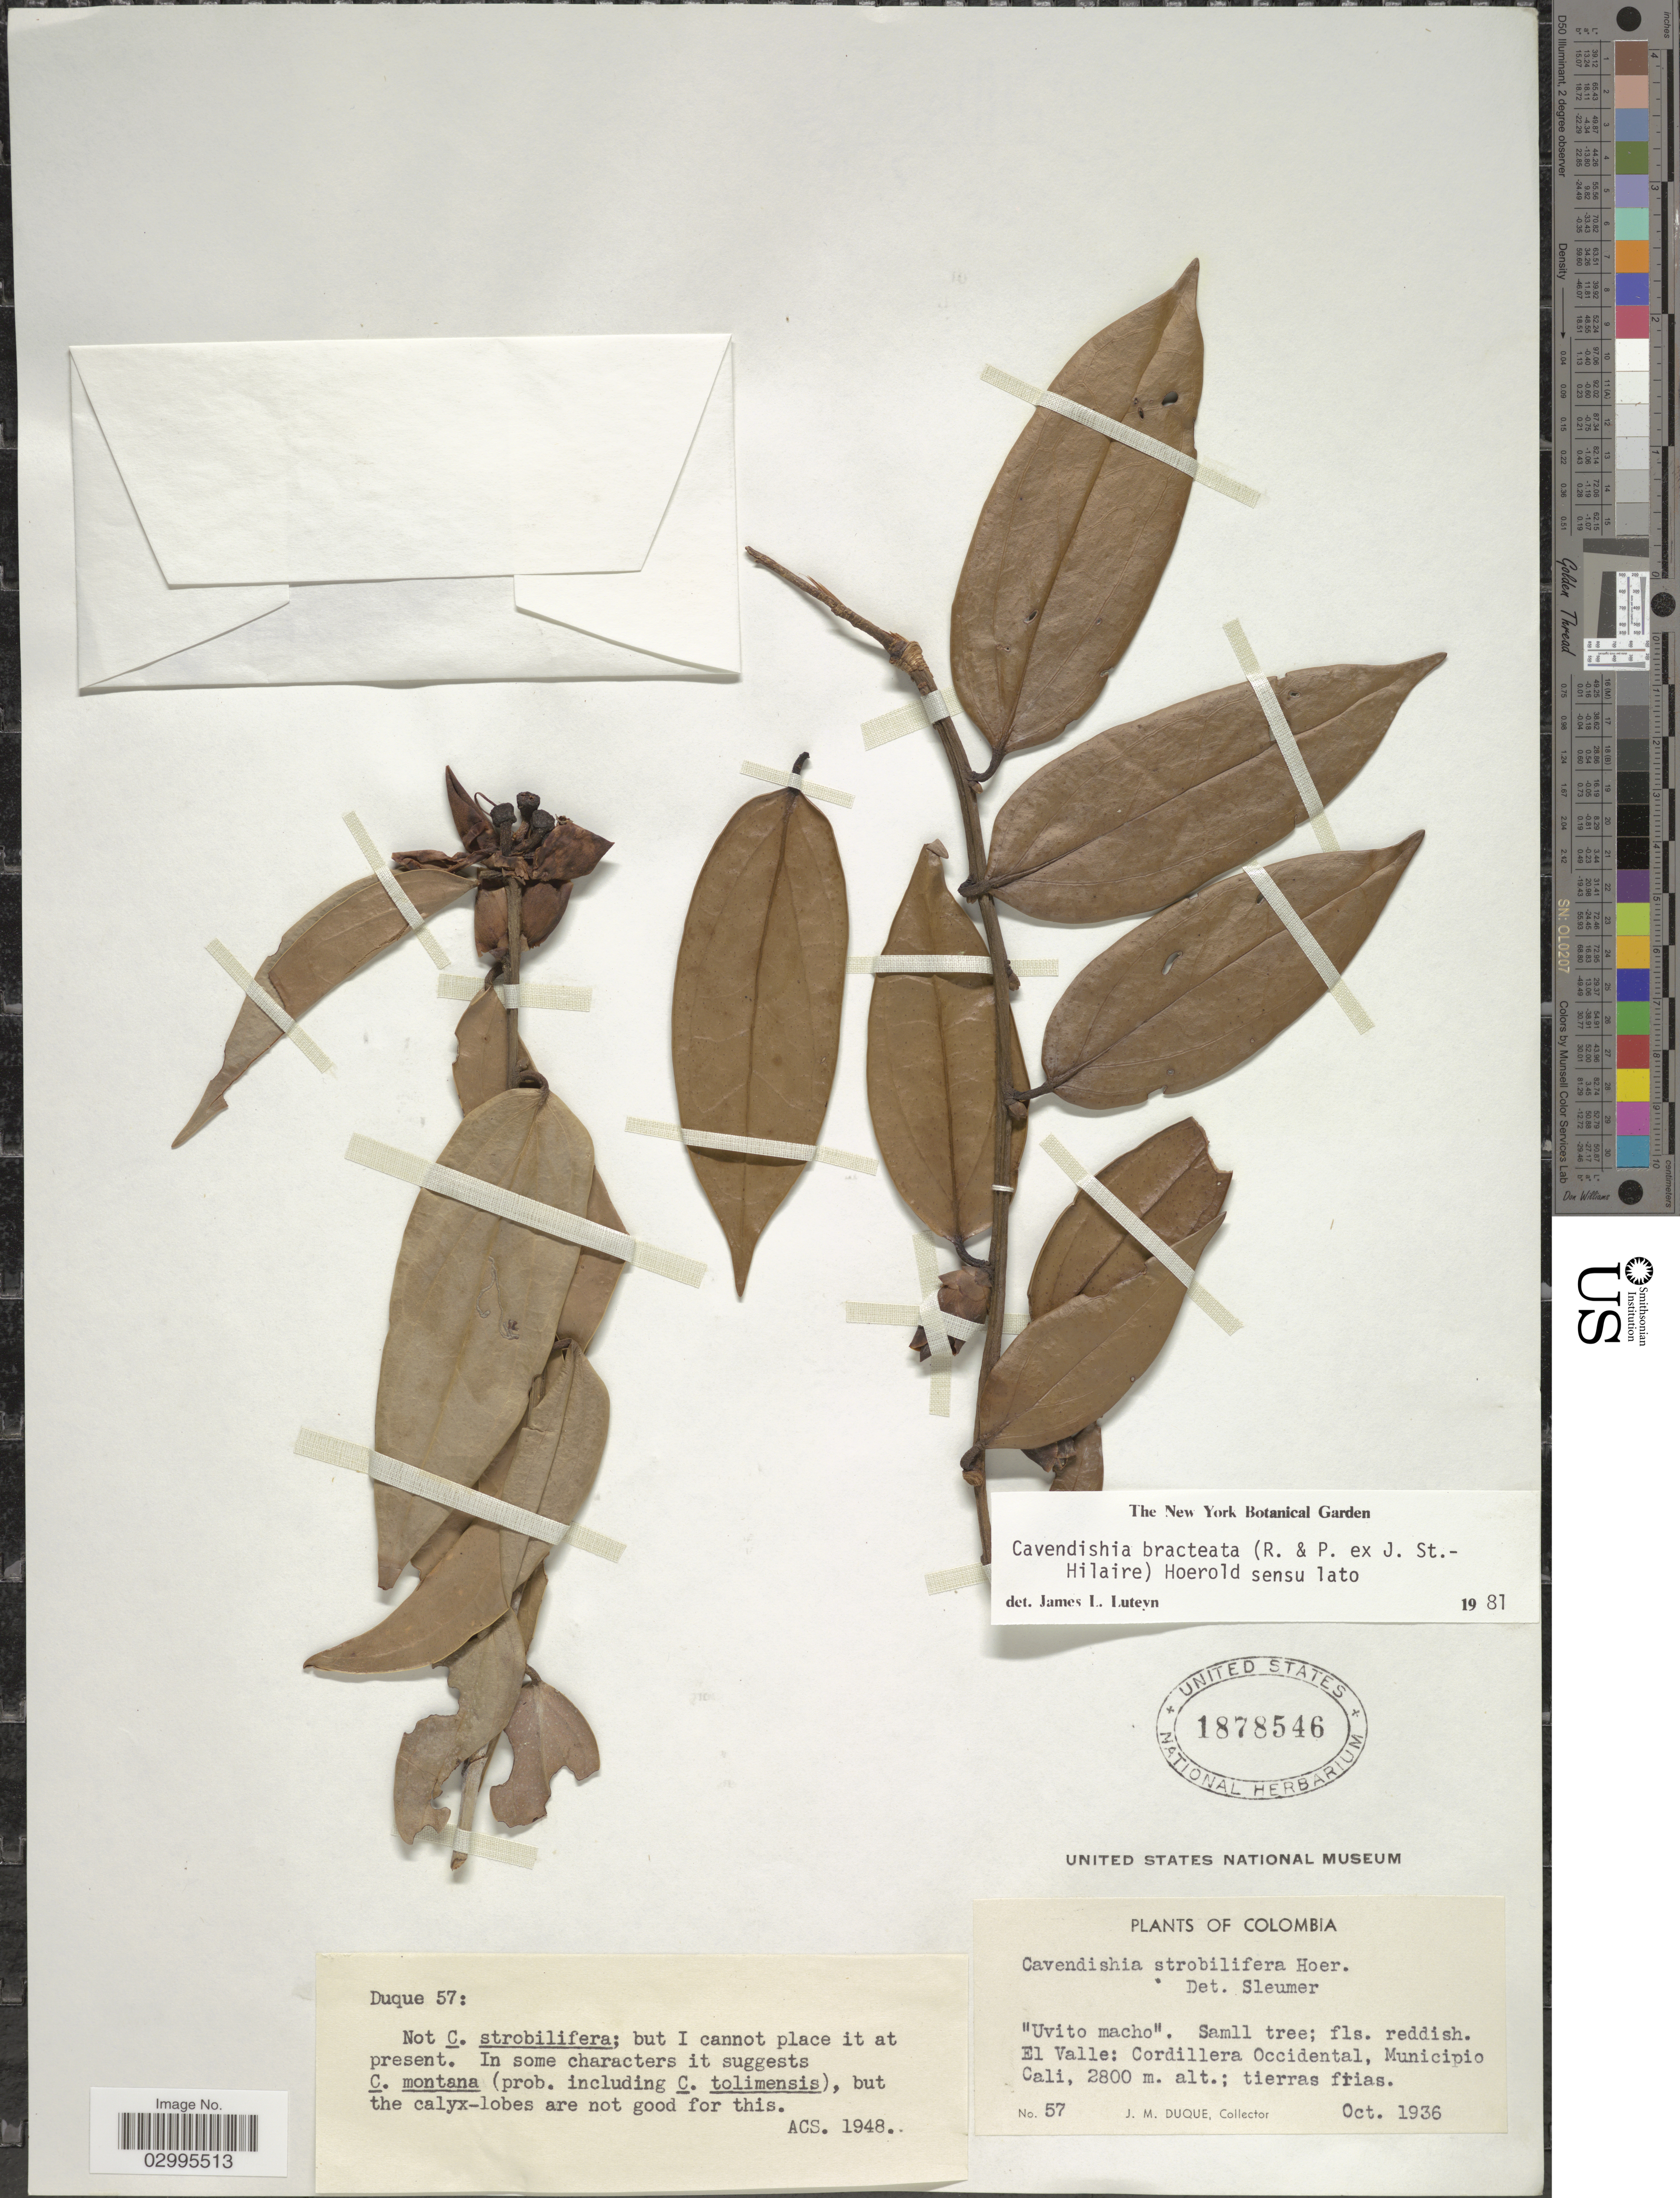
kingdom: Plantae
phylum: Tracheophyta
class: Magnoliopsida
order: Ericales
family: Ericaceae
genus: Cavendishia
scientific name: Cavendishia bracteata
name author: (Ruiz & Pav. ex J. St.-Hil.) Hoerold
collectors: J. Duque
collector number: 57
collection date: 1936-10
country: Colombia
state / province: Valle del Cauca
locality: El Valle: Cordillera Occidental, Municipio Cali.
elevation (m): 2800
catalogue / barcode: US 1878546